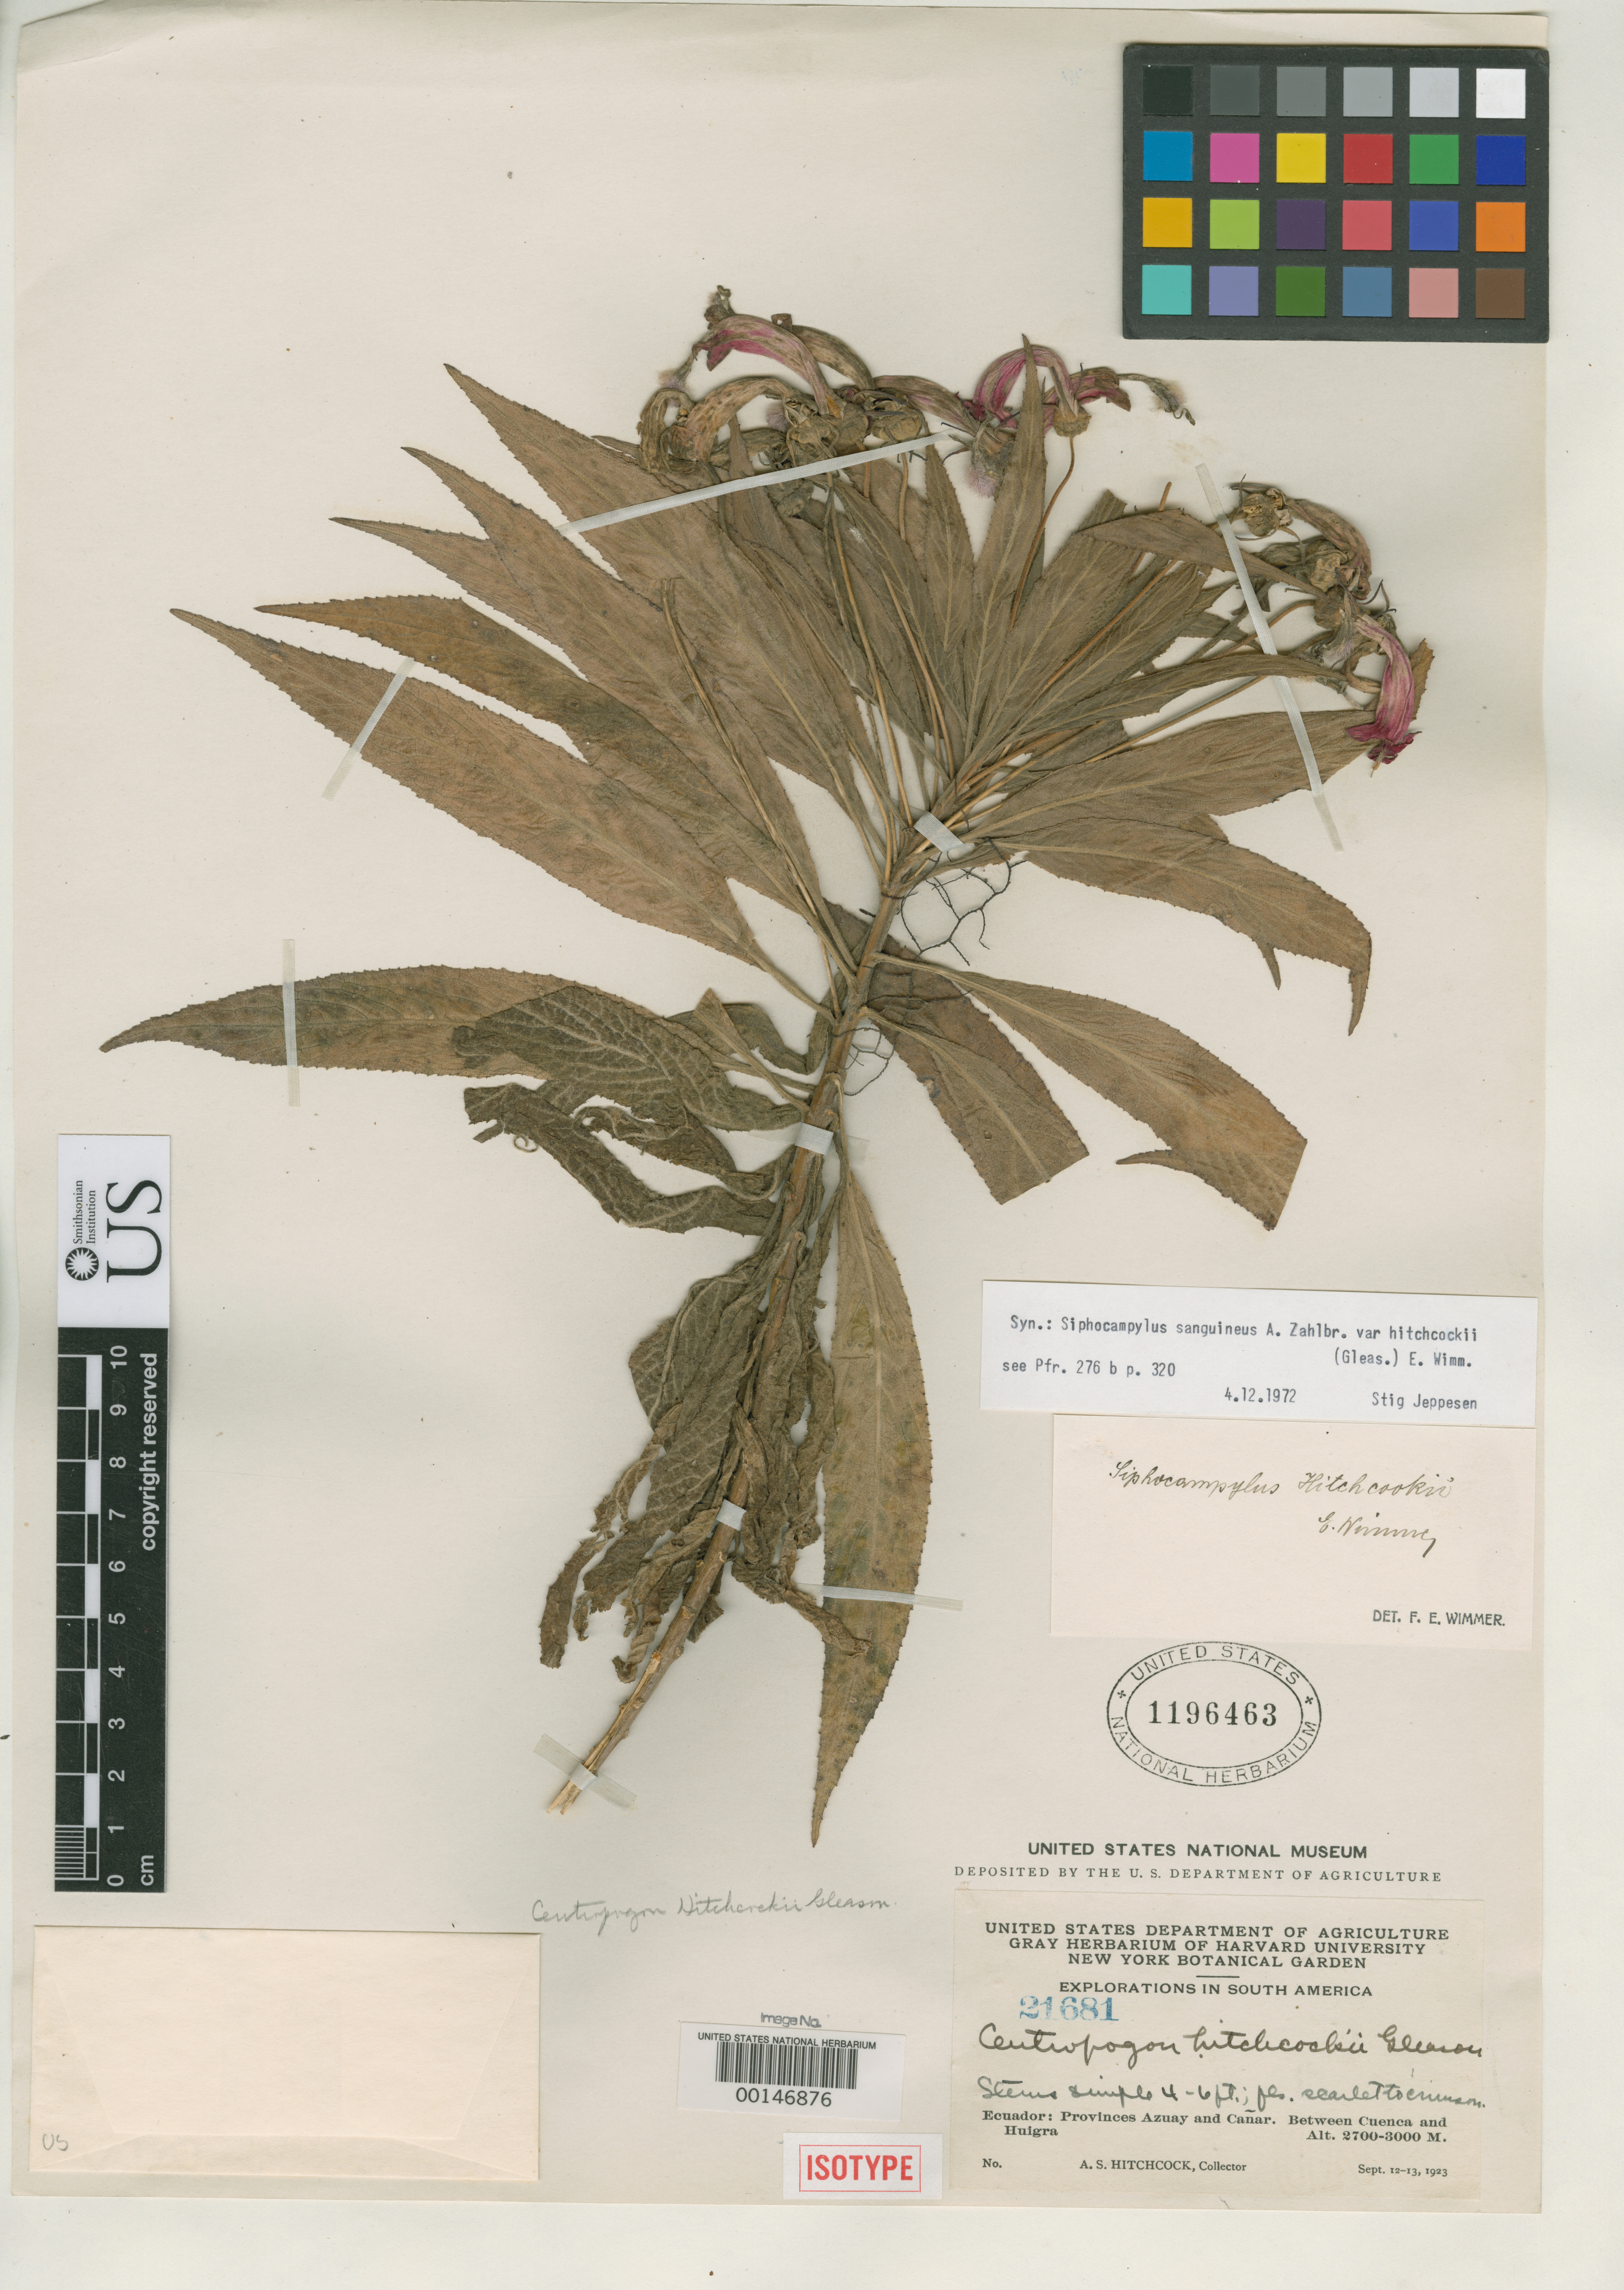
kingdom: Plantae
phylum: Tracheophyta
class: Magnoliopsida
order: Asterales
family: Campanulaceae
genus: Centropogon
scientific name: Centropogon hitchcockii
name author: Gleason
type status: Type Collection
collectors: A. S. Hitchcock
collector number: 21681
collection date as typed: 12 Sep 1923 and 13 Sep 1923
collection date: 1923-09-12,1923-09-13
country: Ecuador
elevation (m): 2700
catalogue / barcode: US 1196463